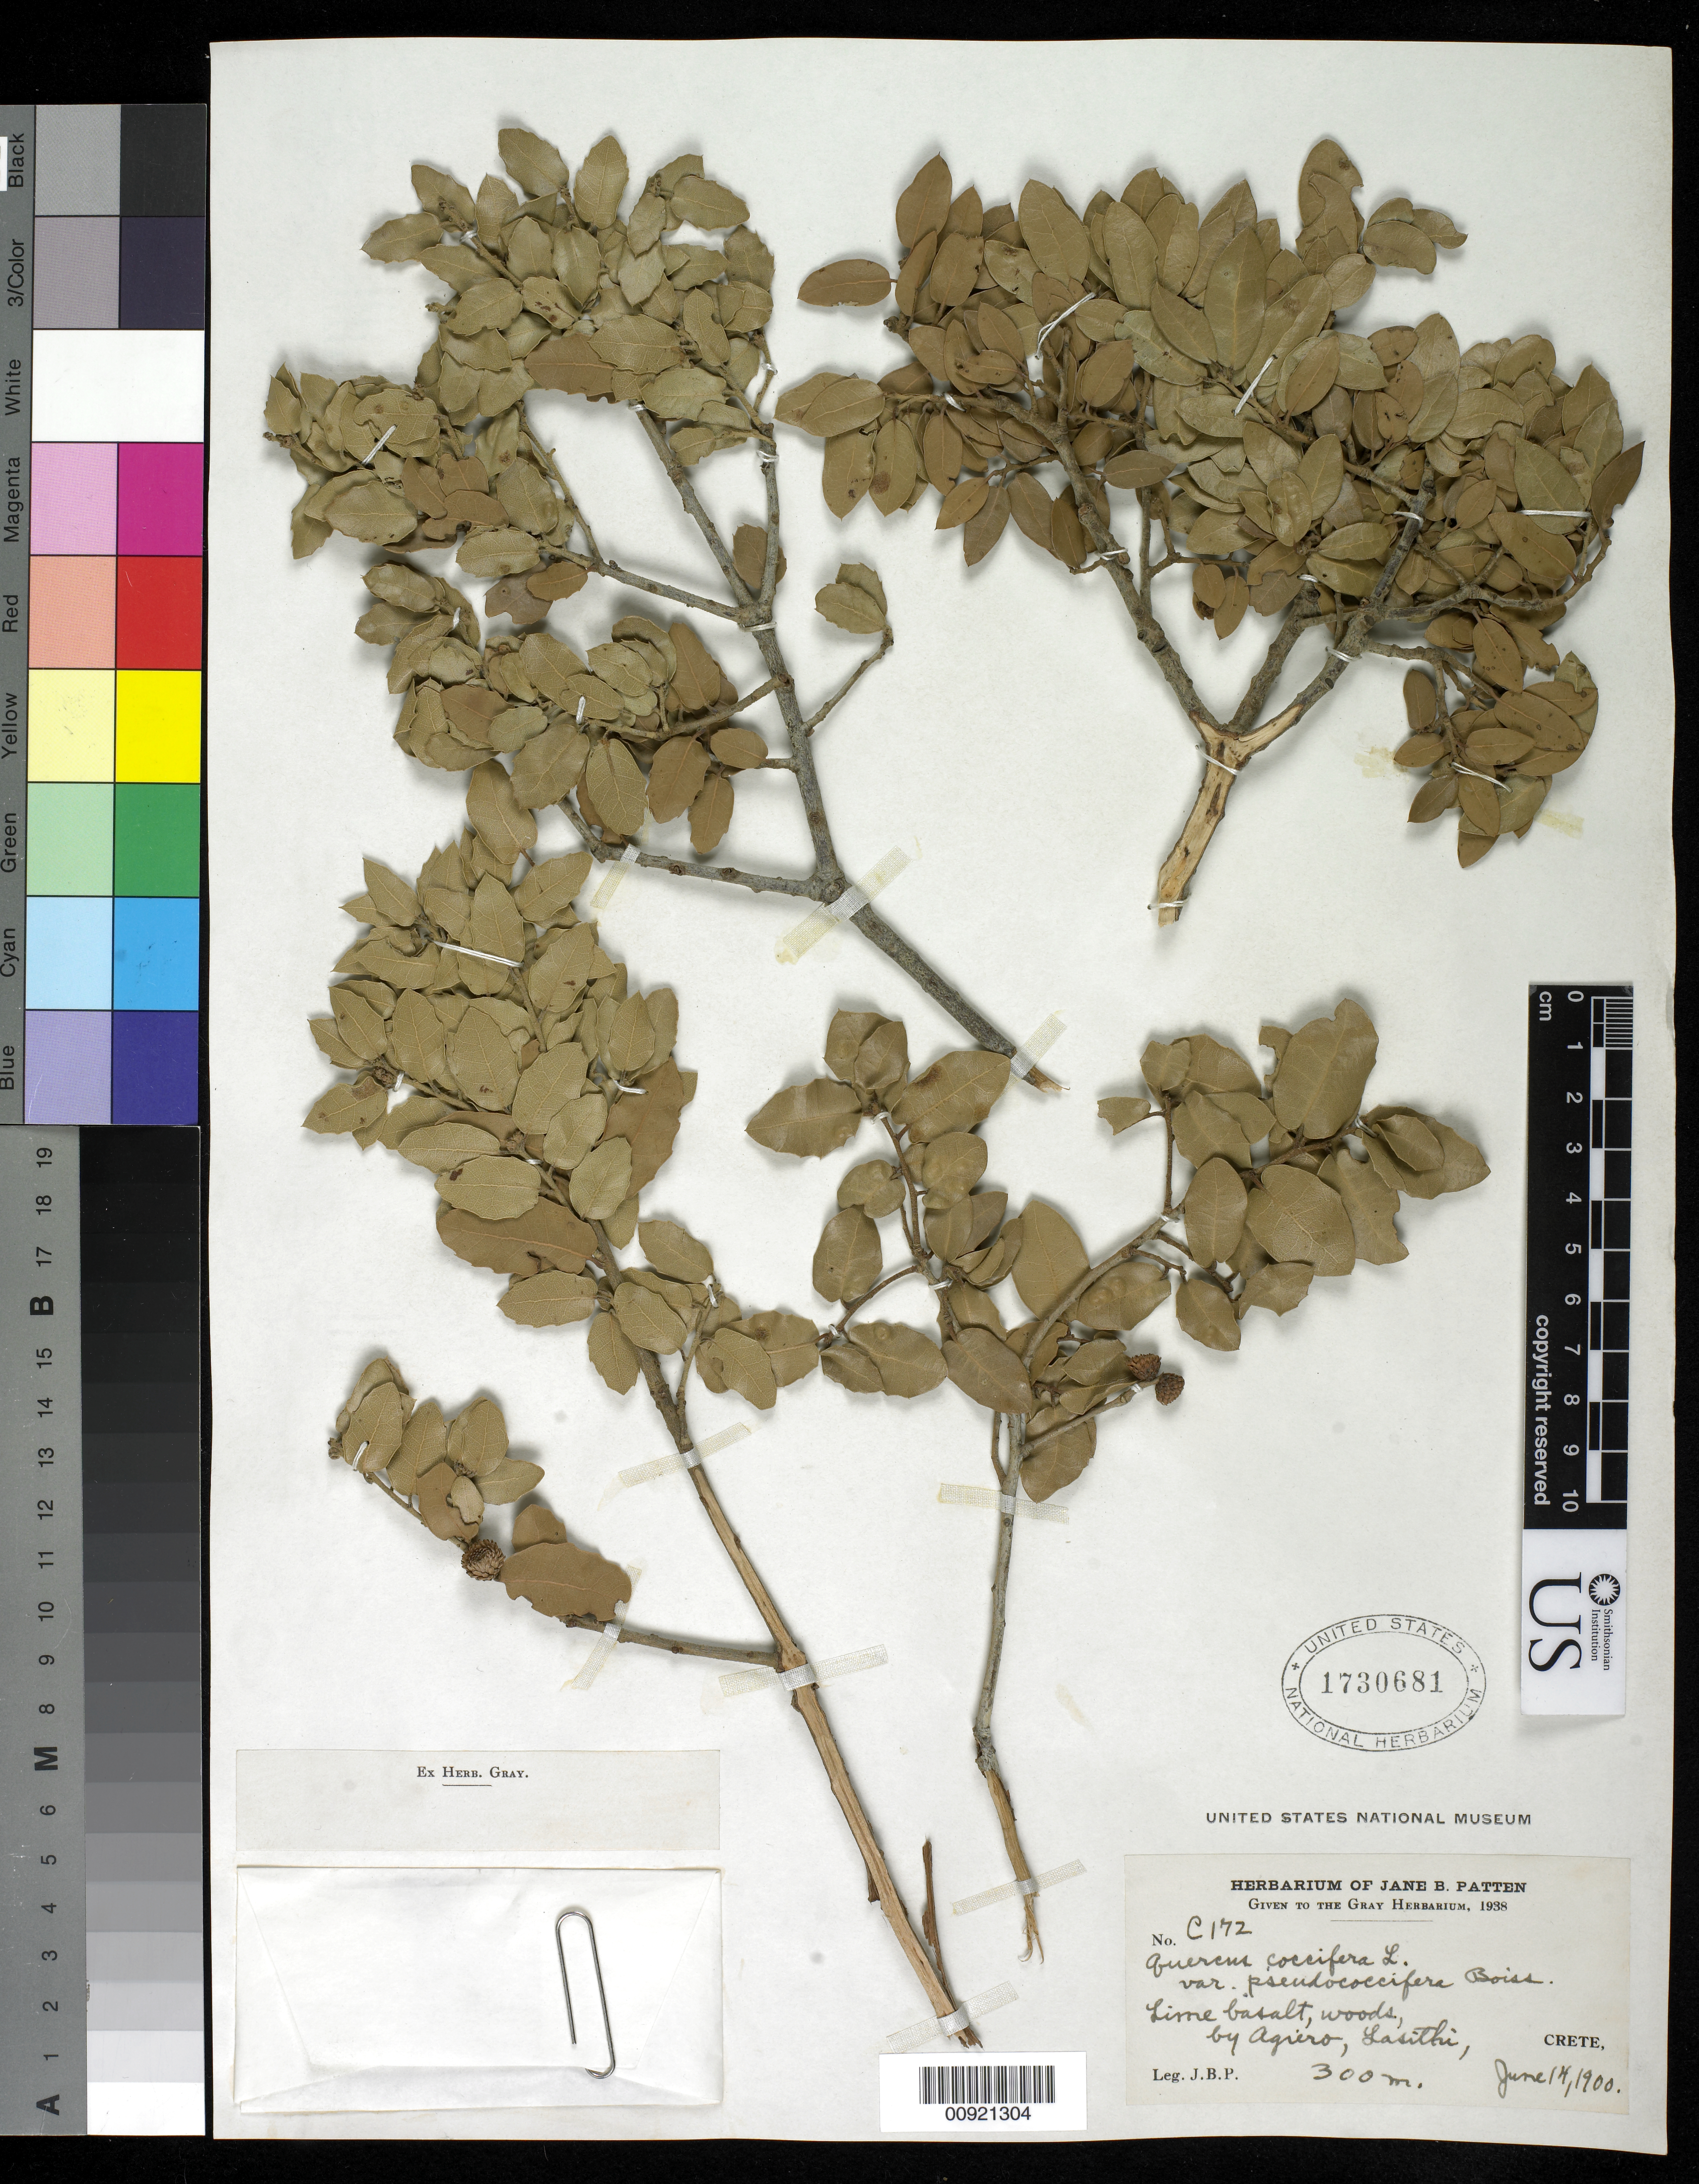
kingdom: Plantae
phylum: Tracheophyta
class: Magnoliopsida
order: Fagales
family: Fagaceae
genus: Quercus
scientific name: Quercus coccifera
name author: L.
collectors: P, J.B.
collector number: C 172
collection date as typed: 14 Jun 1900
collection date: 1900-06-14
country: Greece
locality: crete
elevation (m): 300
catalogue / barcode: US 1730681